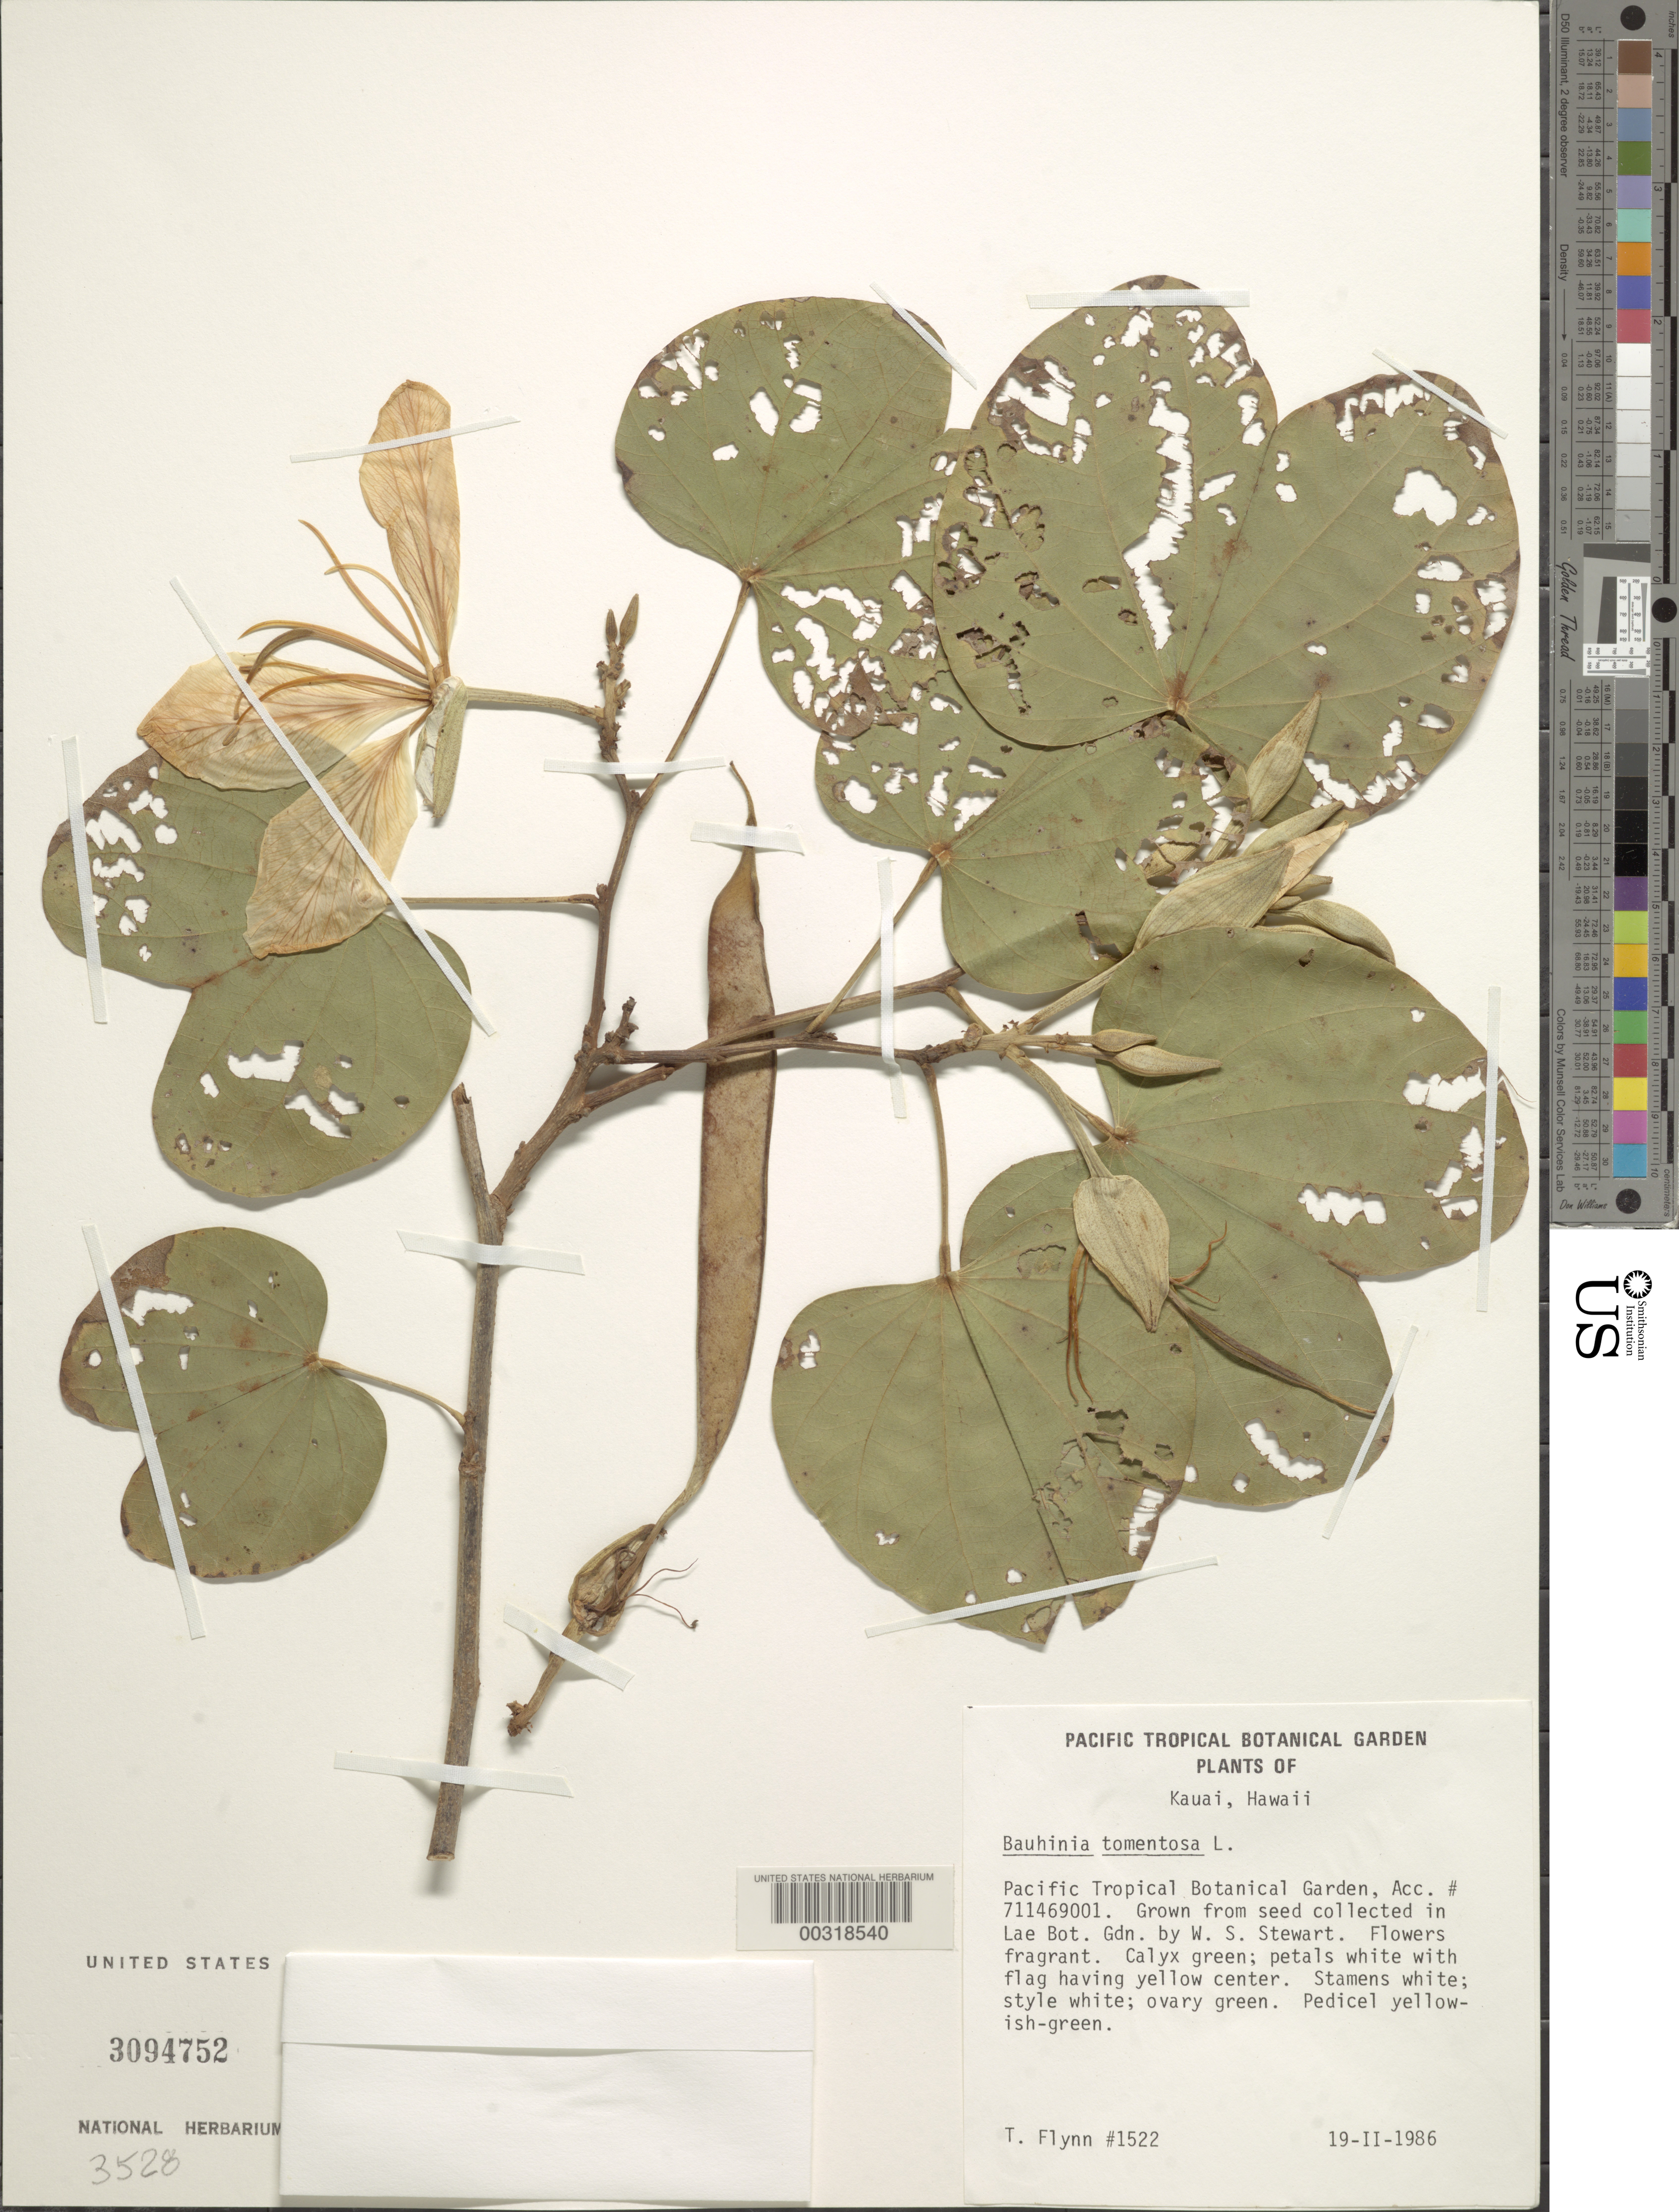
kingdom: Plantae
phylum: Tracheophyta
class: Magnoliopsida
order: Fabales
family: Fabaceae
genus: Bauhinia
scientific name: Bauhinia monandra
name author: Kurz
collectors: T. W. Flynn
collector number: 1522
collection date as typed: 19 Feb 1986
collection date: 1986-02-19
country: United States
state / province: Hawaii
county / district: Kauai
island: Kaua'i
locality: Pacific tropical botanical garden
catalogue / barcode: US 3094752